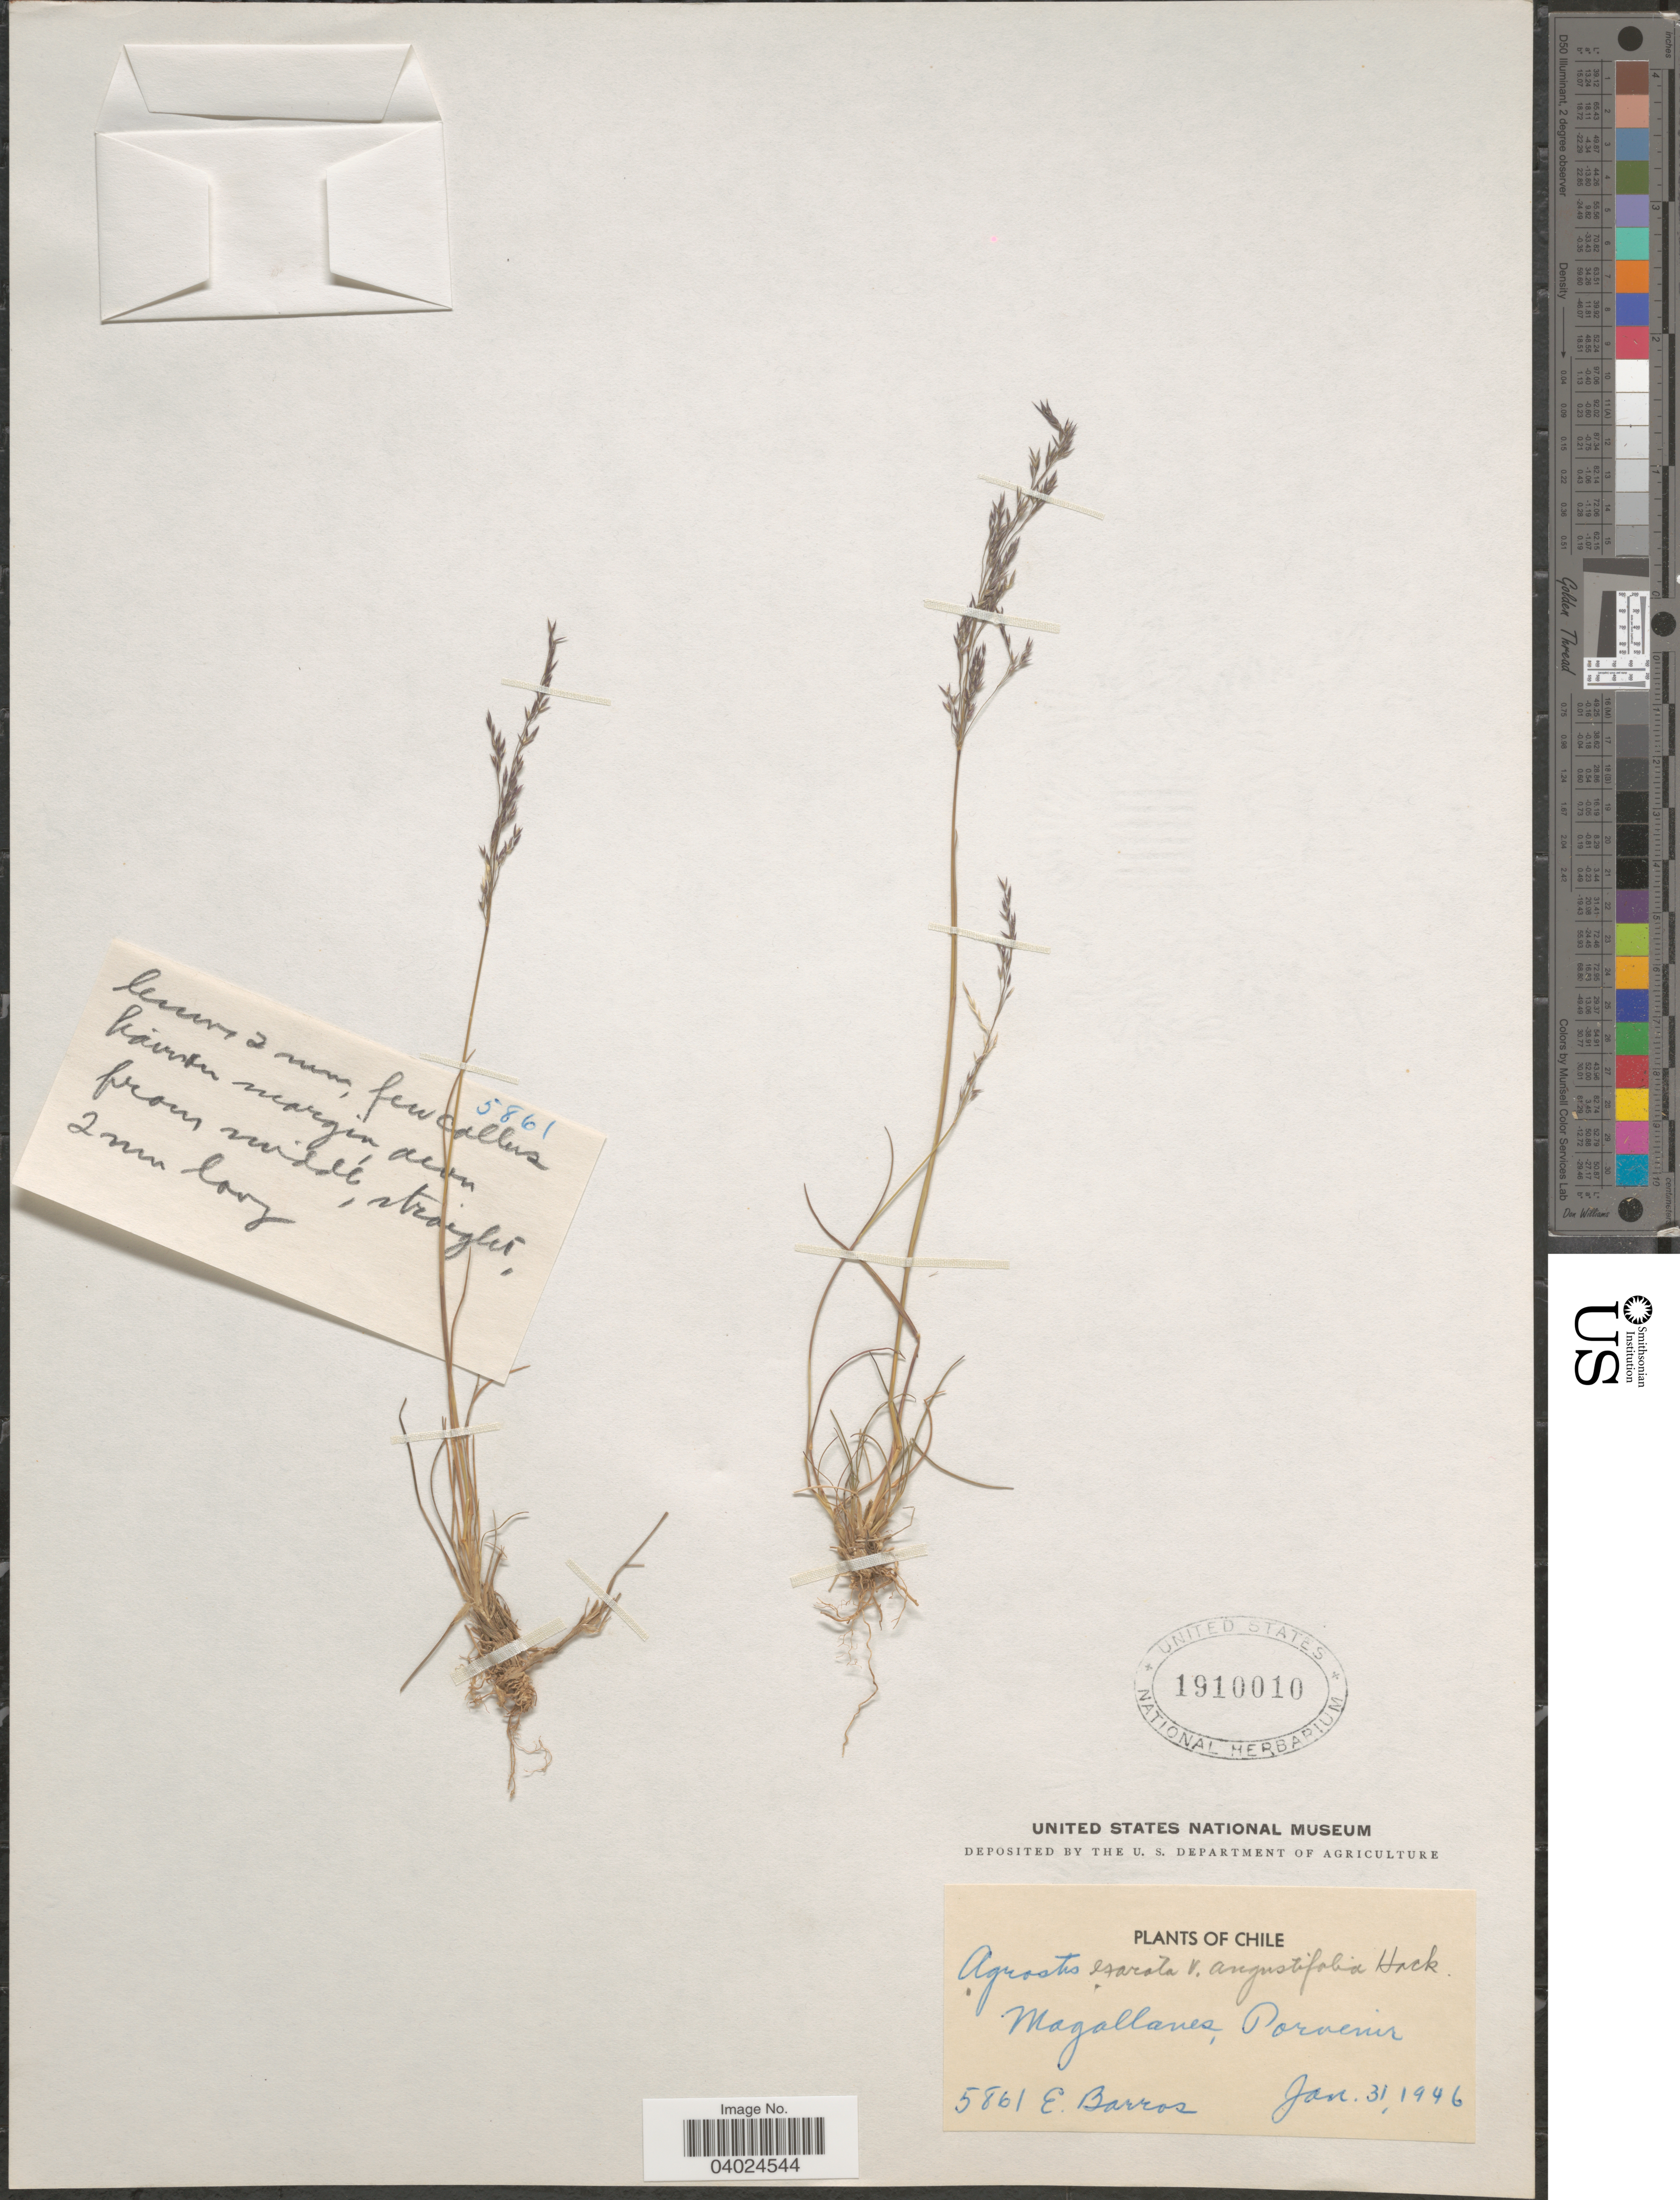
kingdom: Plantae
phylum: Tracheophyta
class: Liliopsida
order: Poales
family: Poaceae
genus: Agrostis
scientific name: Agrostis perennans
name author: (Walter) Tuck.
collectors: E. Barros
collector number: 5861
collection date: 1946-01-31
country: Chile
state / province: Magallanes y de la Antártica Chilena (XII)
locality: Magallanes, Porvenir.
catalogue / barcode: US 1910010